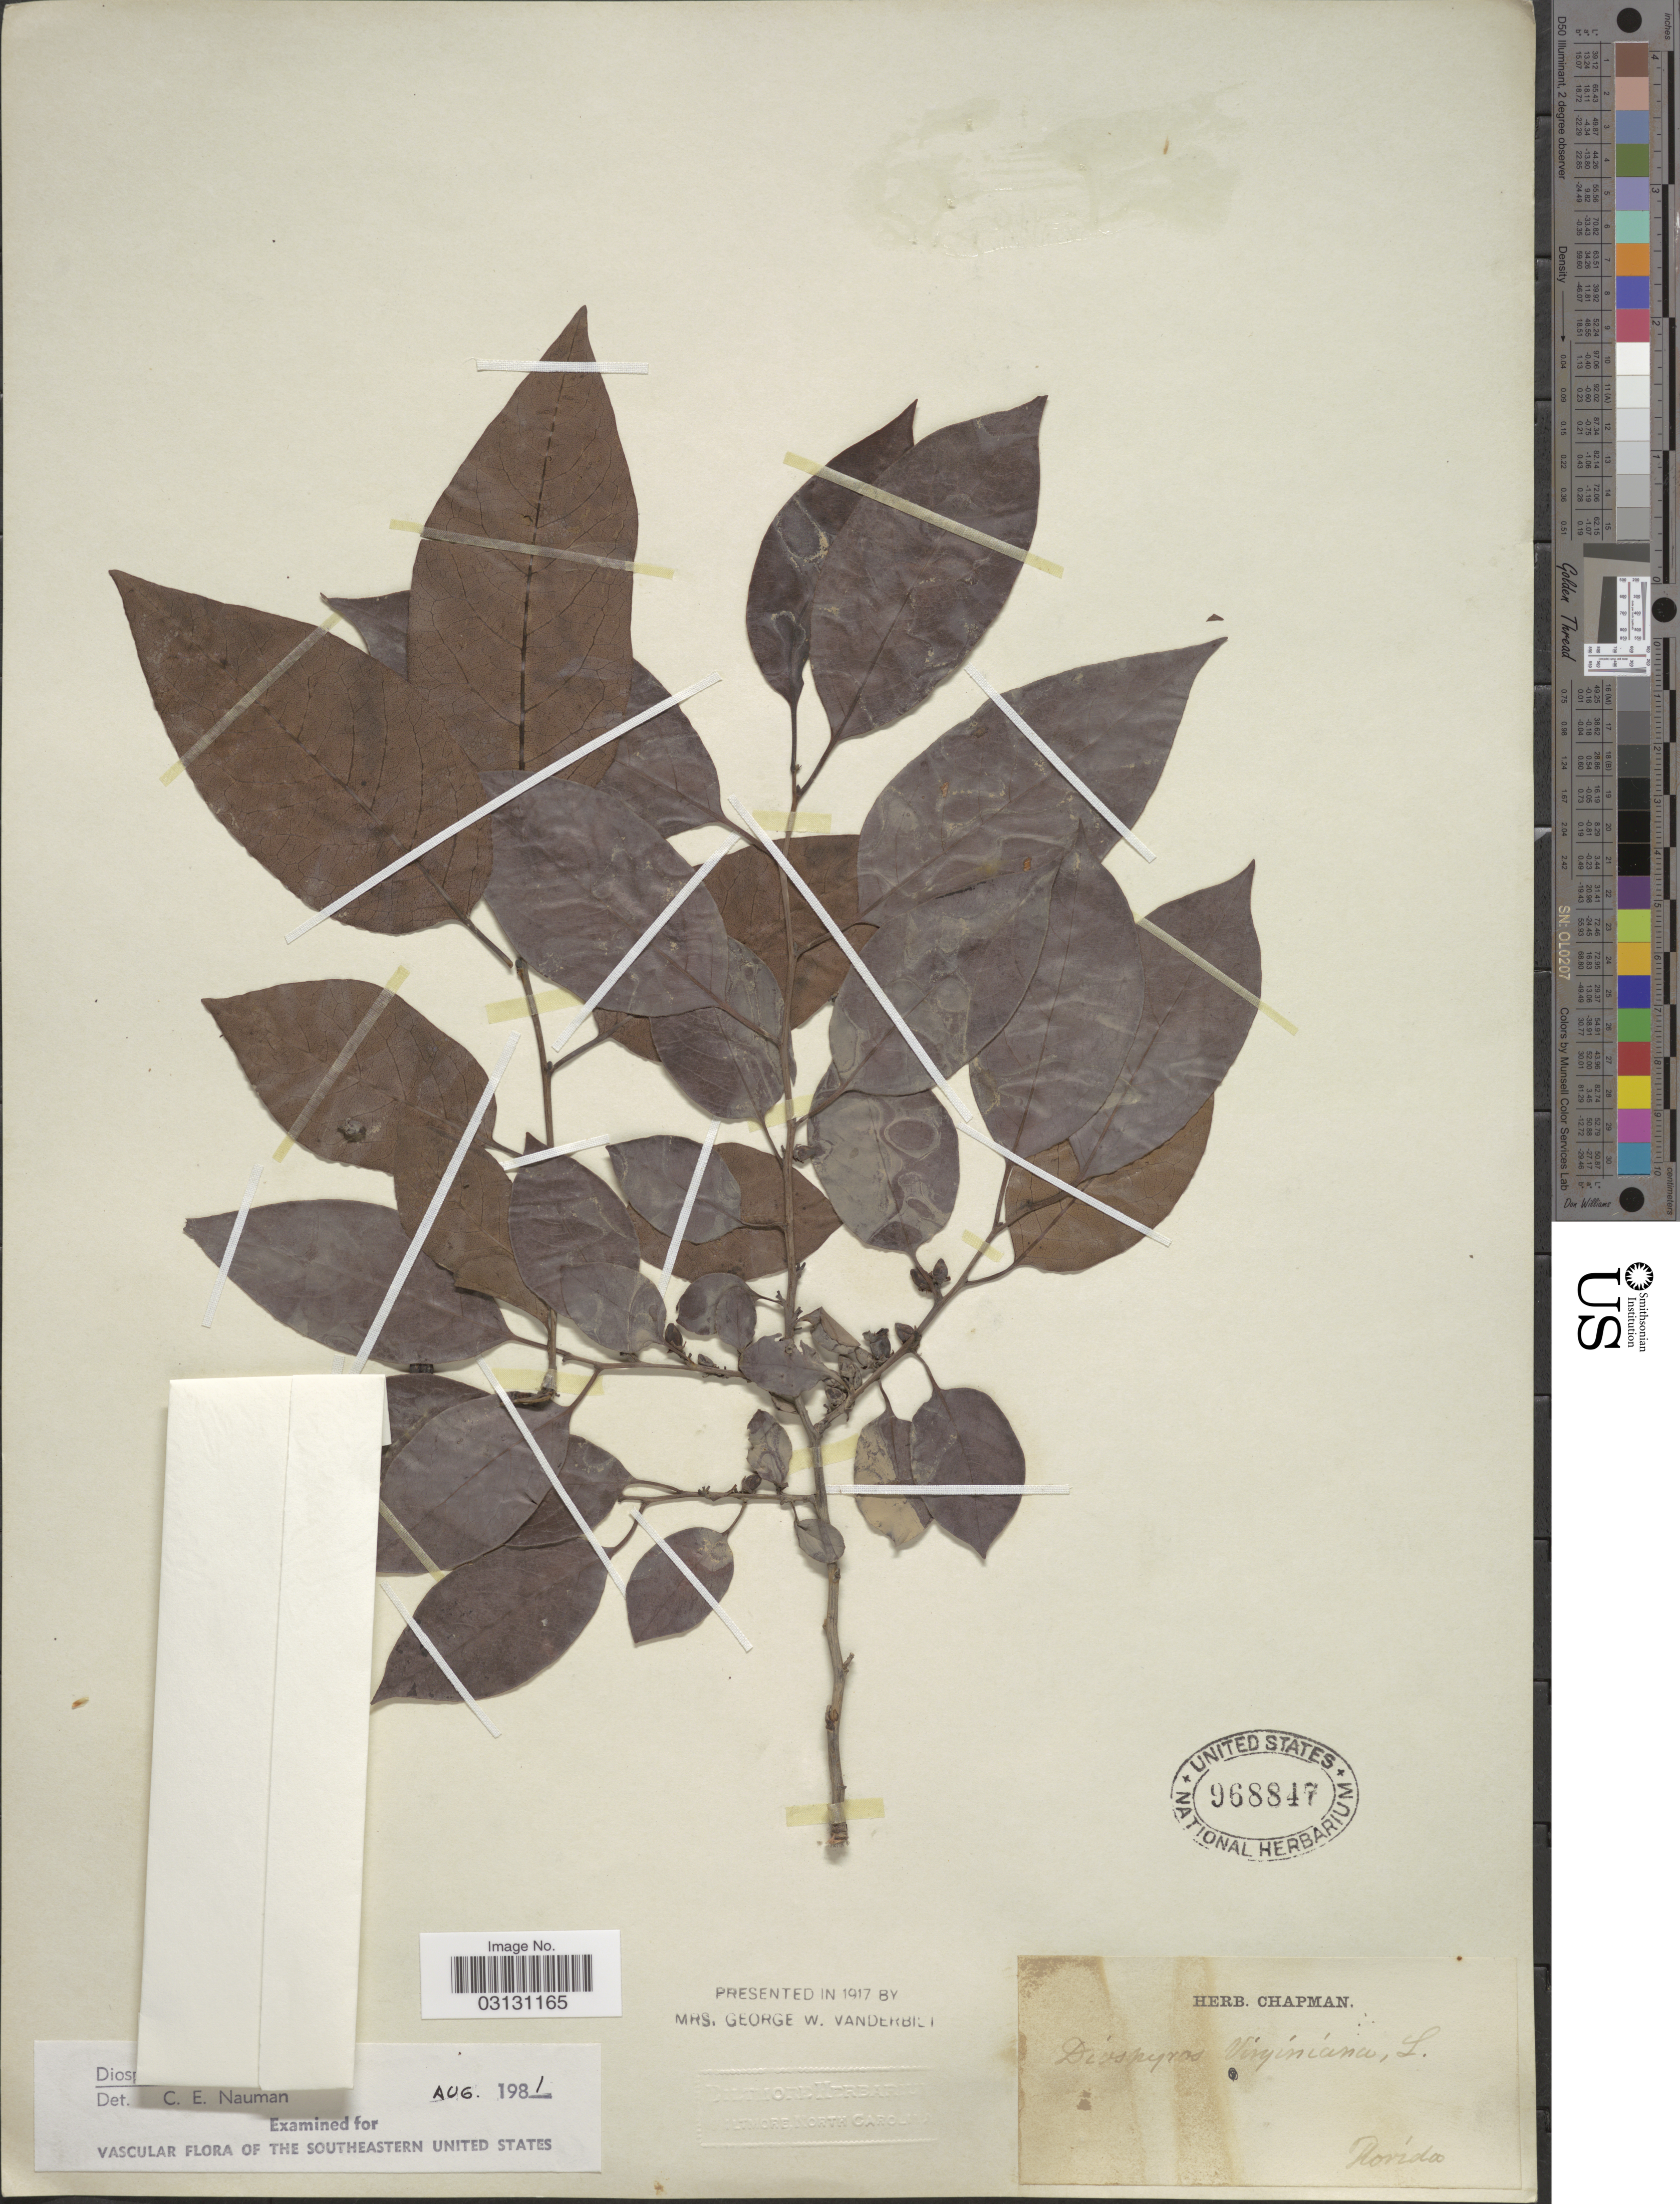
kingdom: Plantae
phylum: Tracheophyta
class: Magnoliopsida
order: Ericales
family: Ebenaceae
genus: Diospyros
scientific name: Diospyros virginiana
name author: L.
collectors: ex herb. Chapman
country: United States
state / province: Florida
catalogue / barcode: US 968847